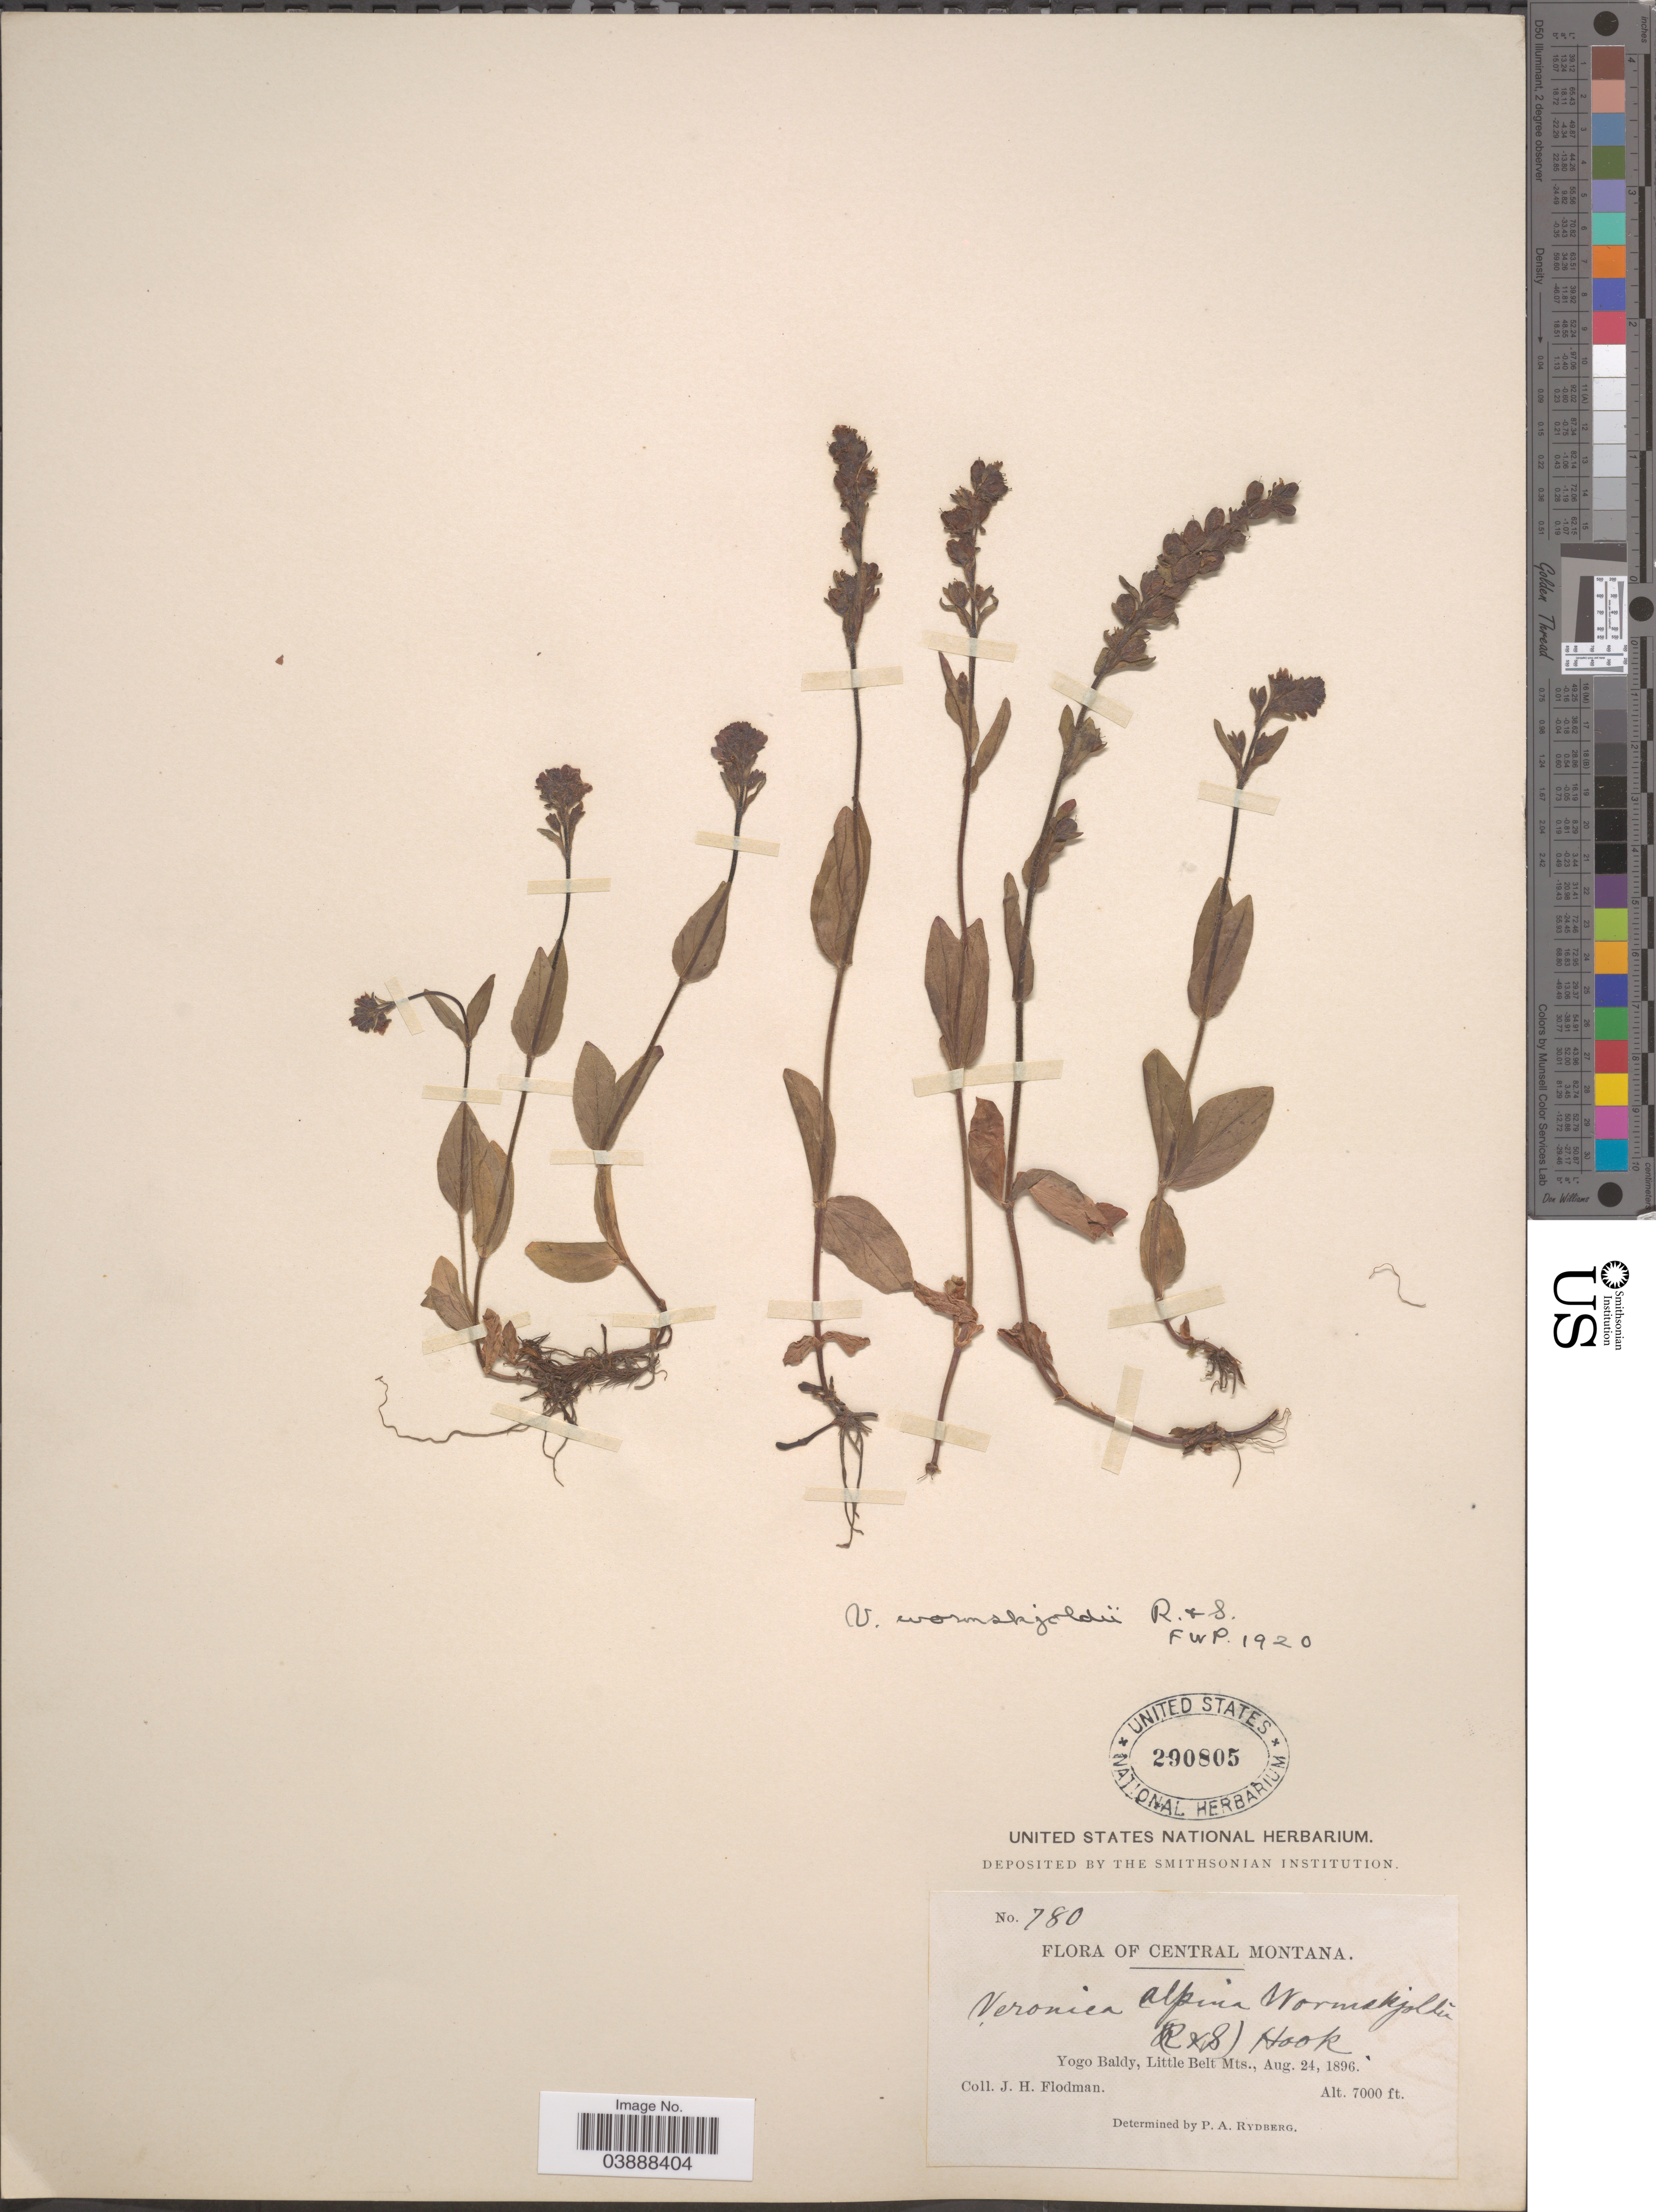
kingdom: Plantae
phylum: Tracheophyta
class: Magnoliopsida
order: Lamiales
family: Plantaginaceae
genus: Veronica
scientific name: Veronica wormskjoldii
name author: Roem. & Schult.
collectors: J. Flodman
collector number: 780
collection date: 1896-08-24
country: United States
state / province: Montana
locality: Central Montana. Yogo Baldy, Little Belt Mts.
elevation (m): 2134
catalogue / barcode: US 290805